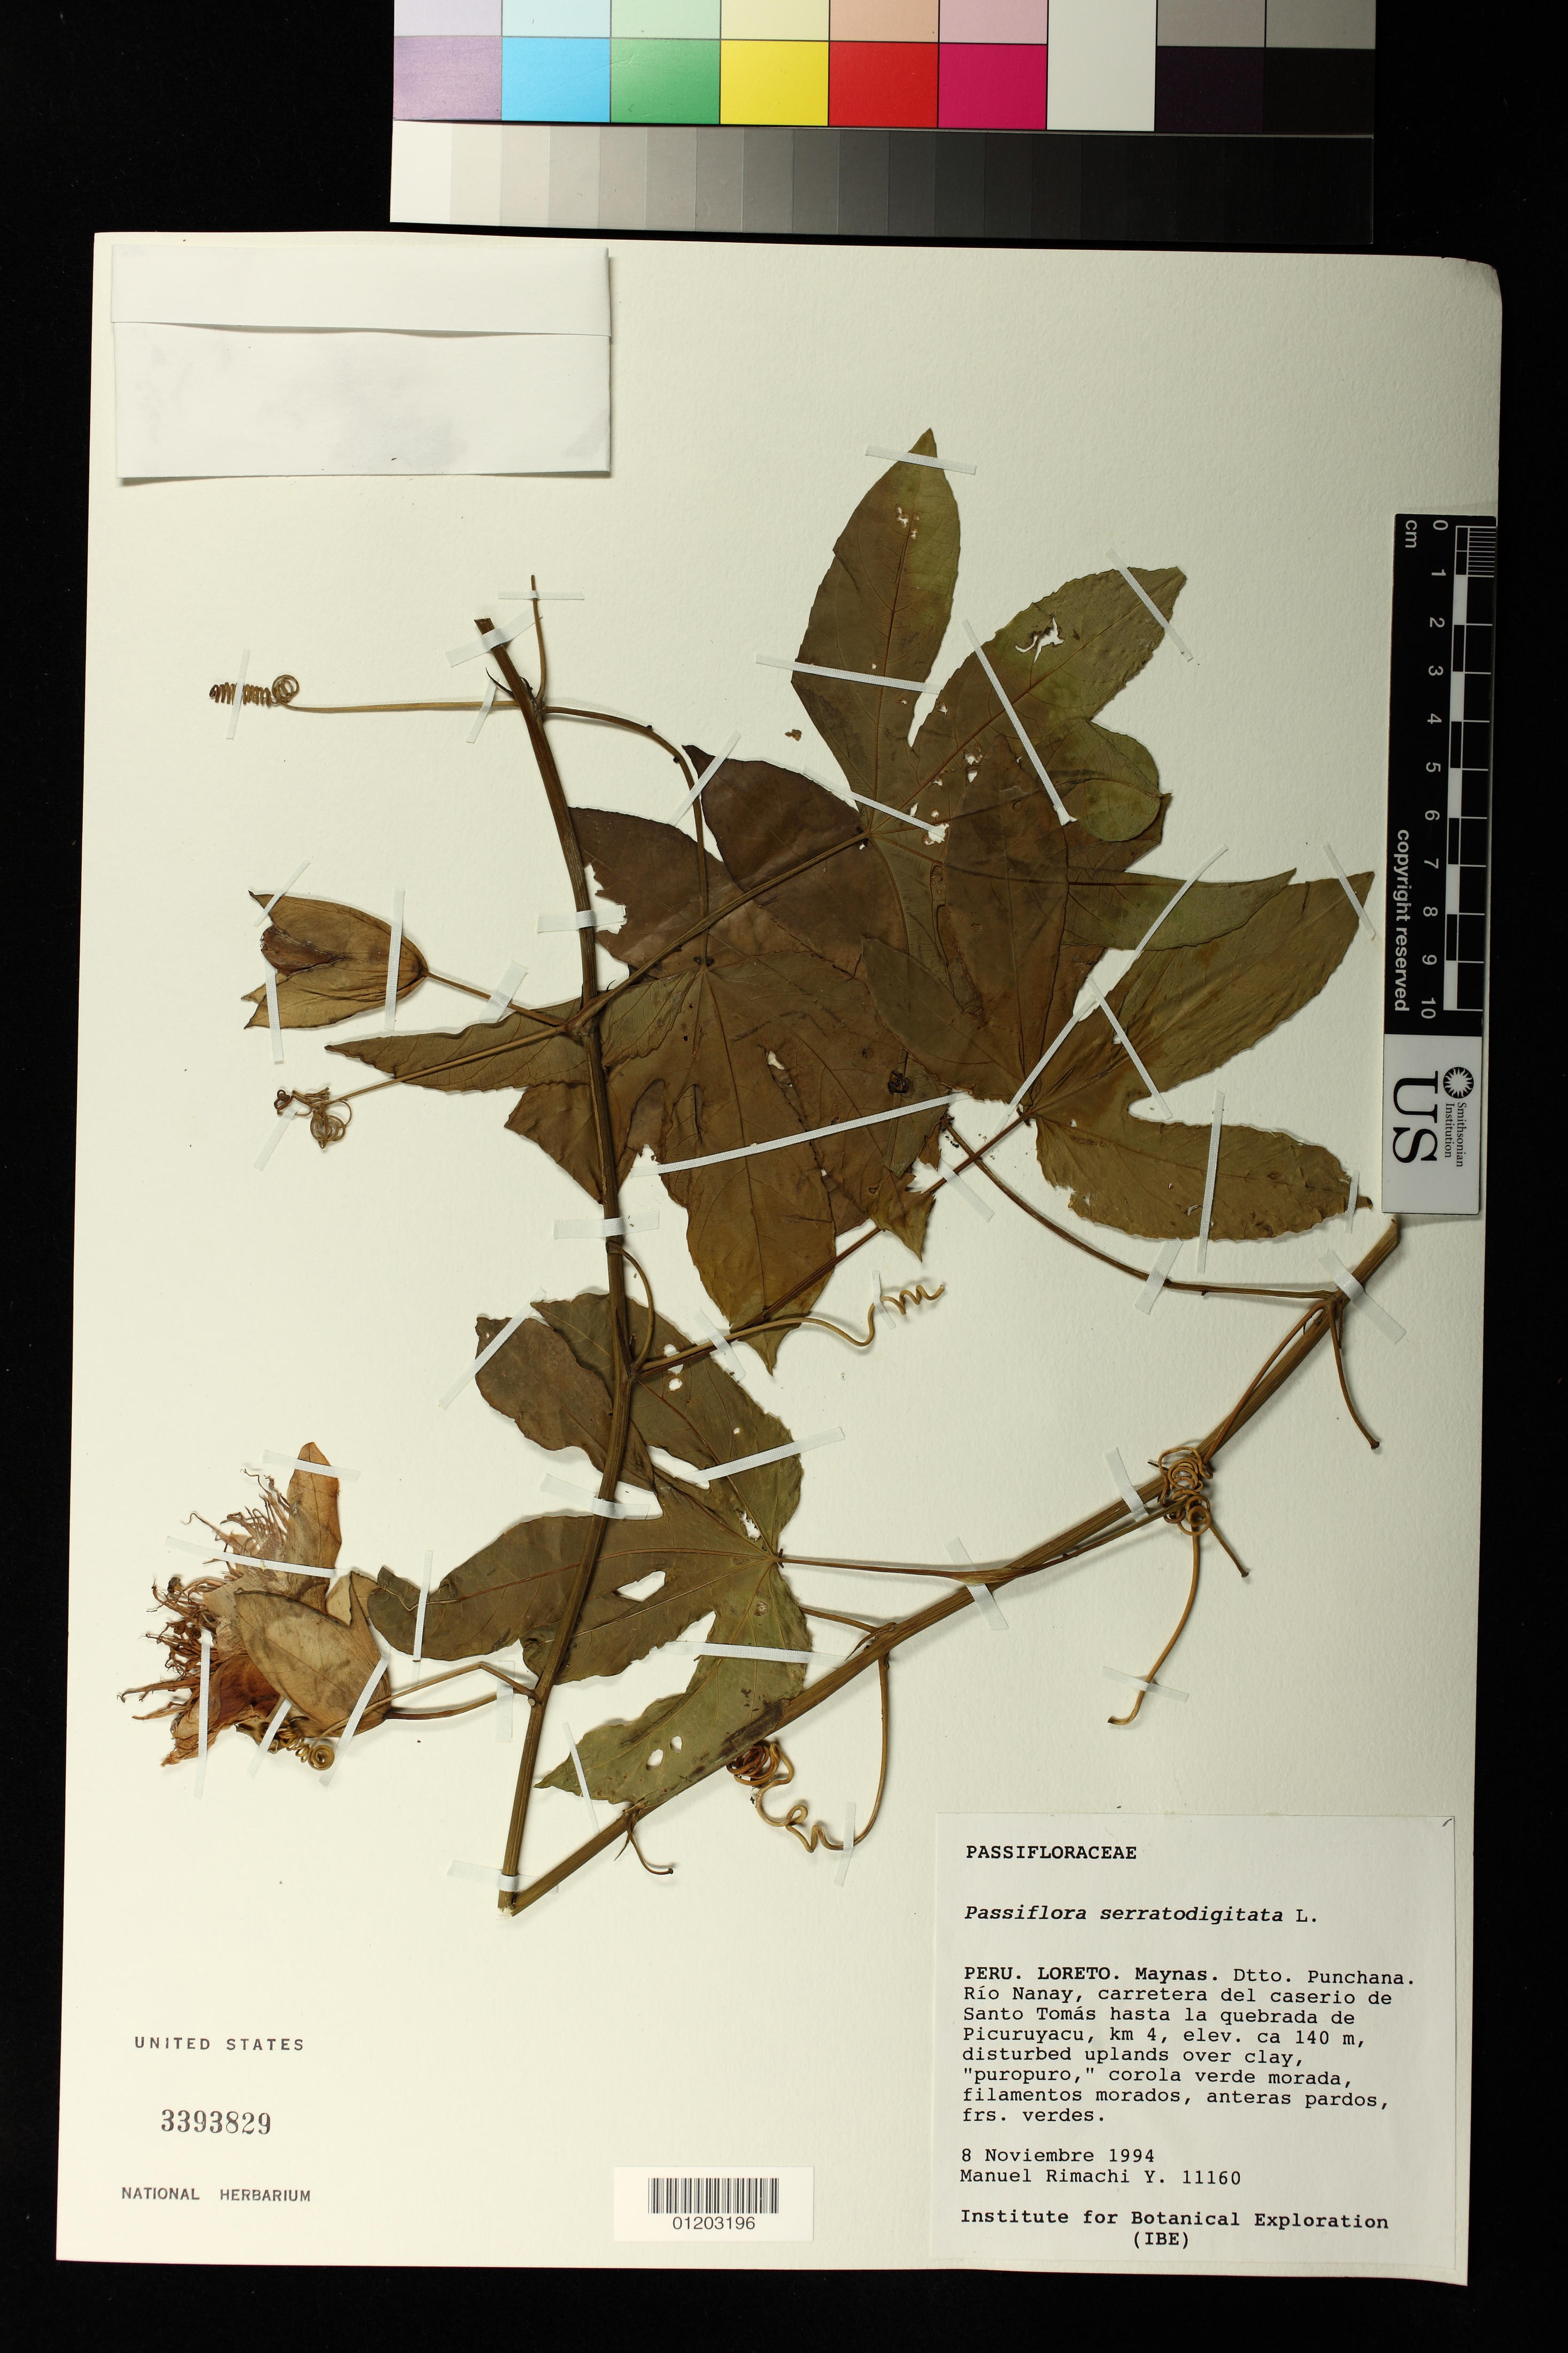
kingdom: Plantae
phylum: Tracheophyta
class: Magnoliopsida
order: Malpighiales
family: Passifloraceae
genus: Passiflora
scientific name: Passiflora serratodigitata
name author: L.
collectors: M. Rimachi Y.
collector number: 11160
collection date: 1994-11-08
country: Peru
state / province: Loreto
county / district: Maynas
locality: Dtto. Punchana. Rio Nanay, carretera del caserio de Santo Tomas hasta la quebrada de Picuruyacu, km 4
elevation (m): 140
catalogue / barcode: US 3393829